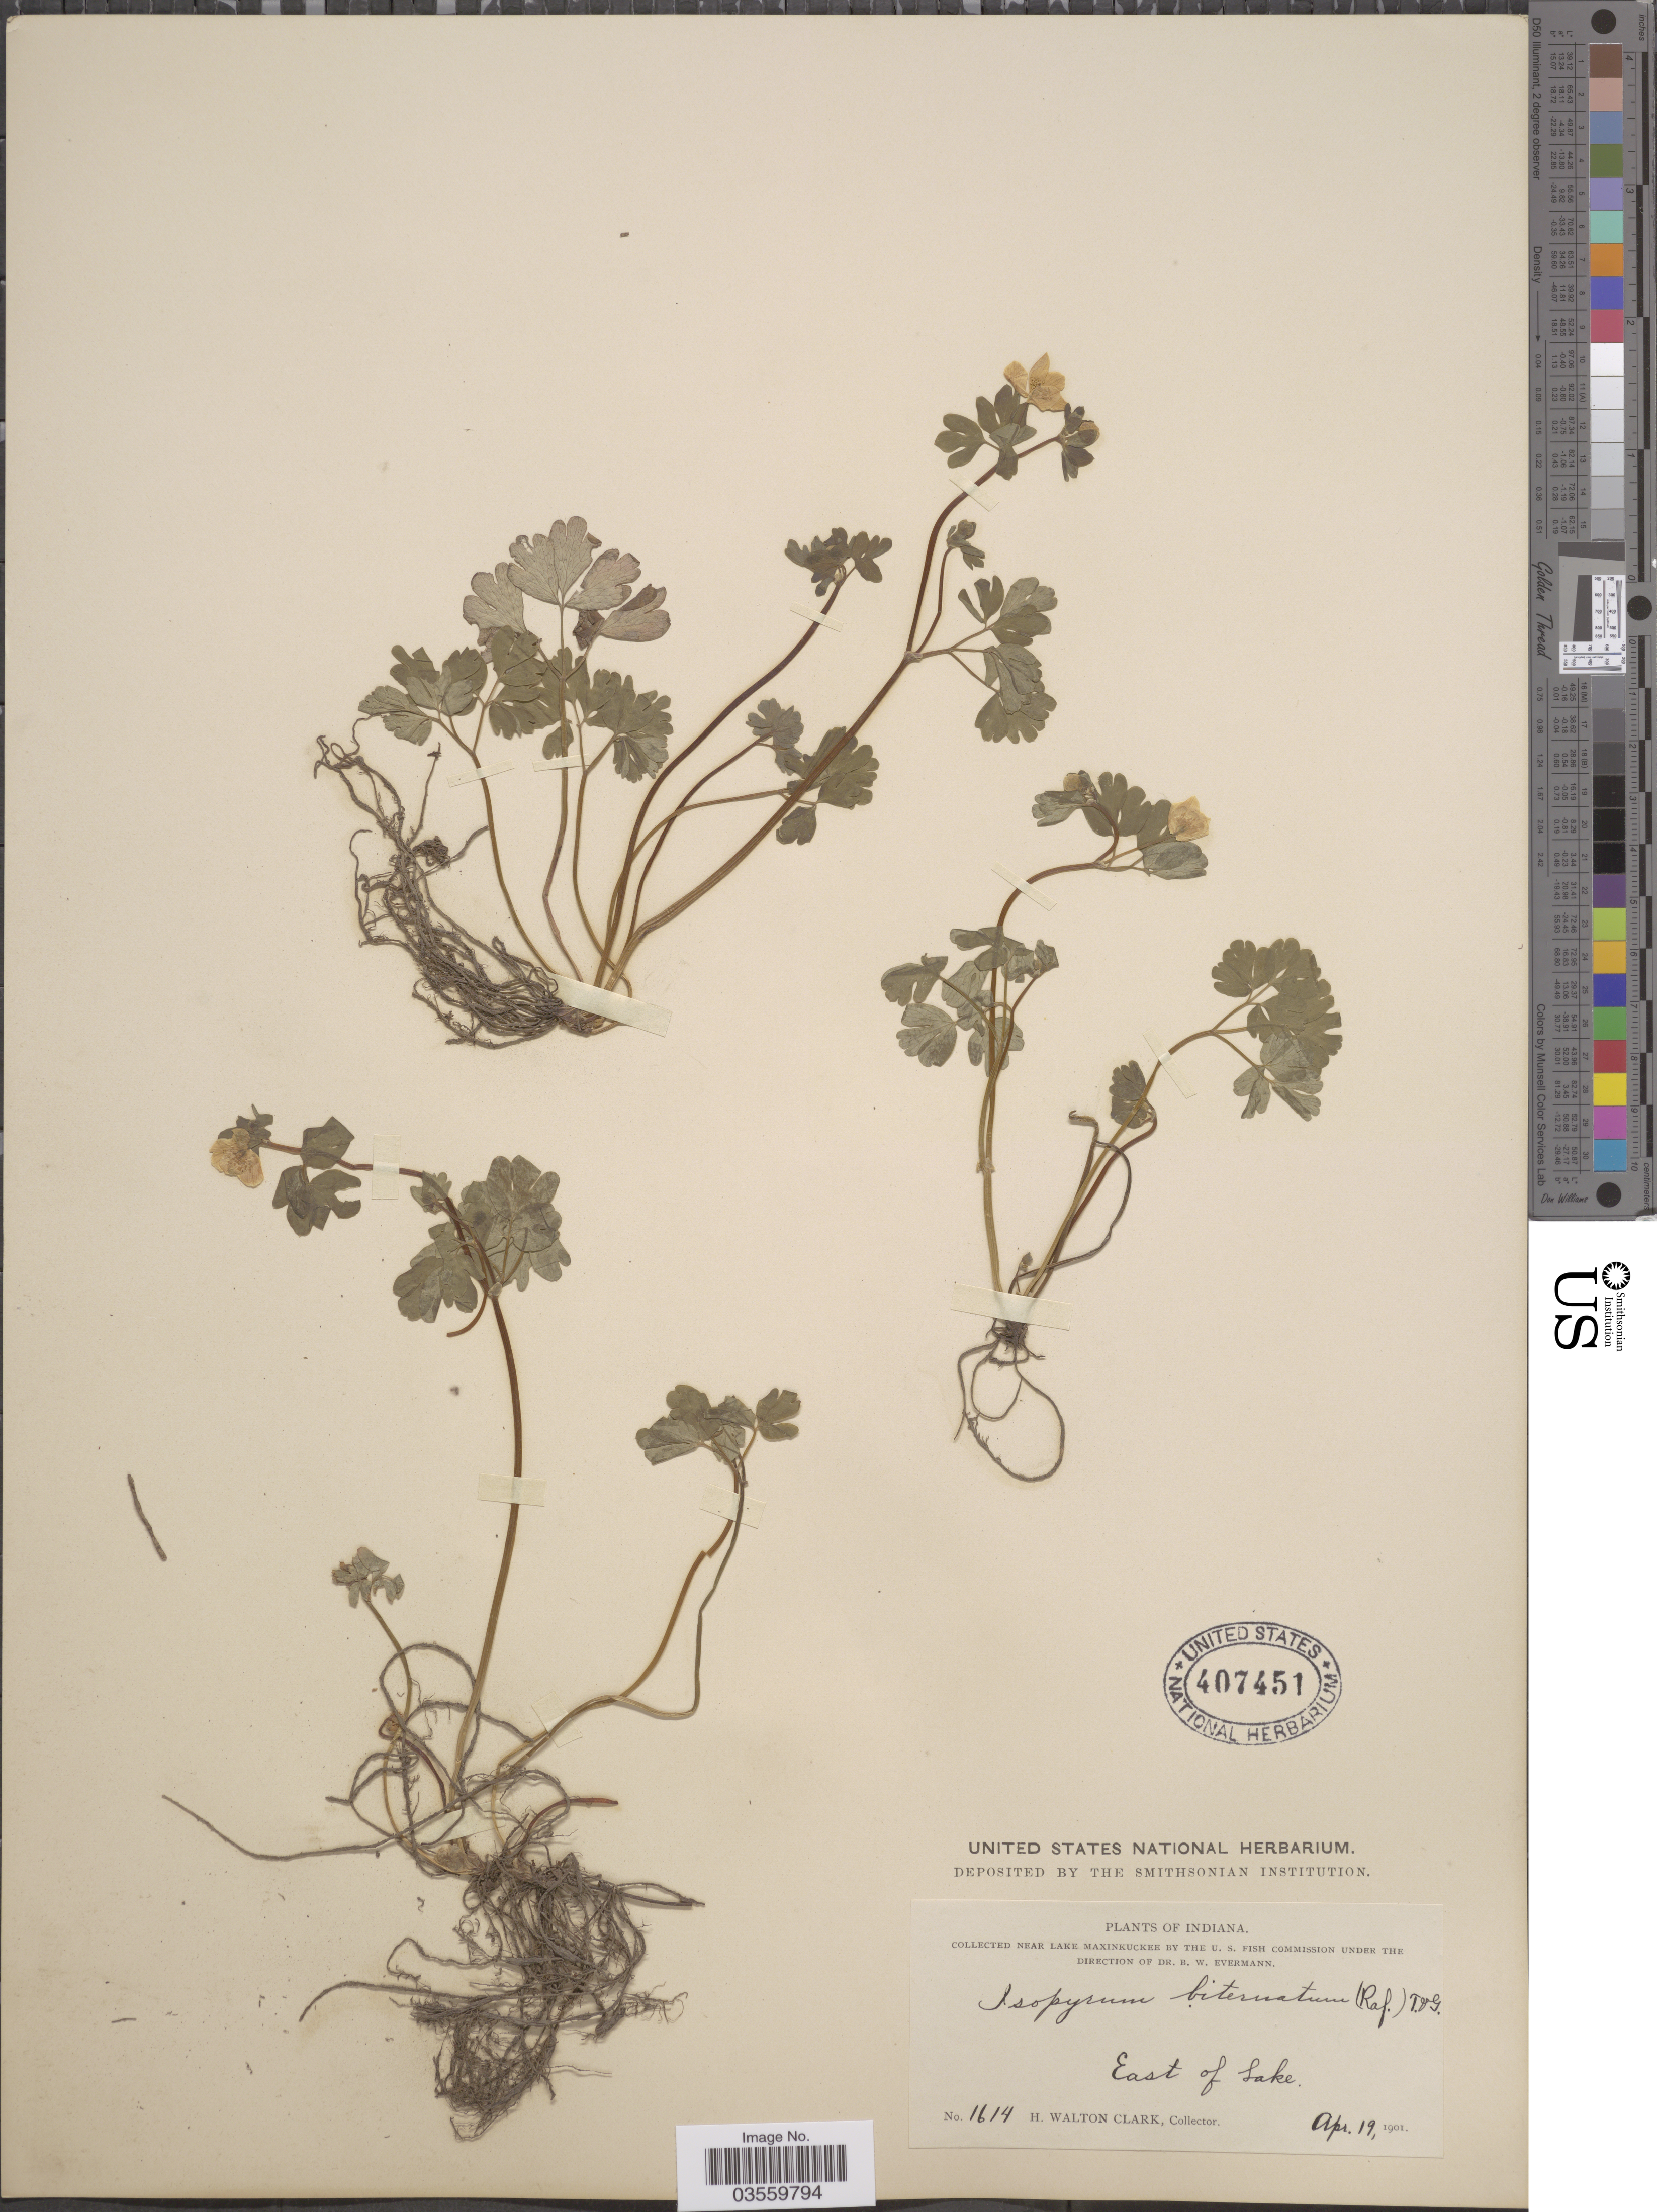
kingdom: Plantae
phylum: Tracheophyta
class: Magnoliopsida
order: Ranunculales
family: Ranunculaceae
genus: Enemion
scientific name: Enemion biternatum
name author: (Torr. & A. Gray) Raf.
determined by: Strong, Mark T., (BOT), Smithsonian Institution - National Museum of Natural History (UNITED STATES)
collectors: H. W. Clark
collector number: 1614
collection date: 1901-04-19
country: United States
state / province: Indiana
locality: East of Lake. Near Lake Maxinkuckee.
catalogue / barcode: US 407451